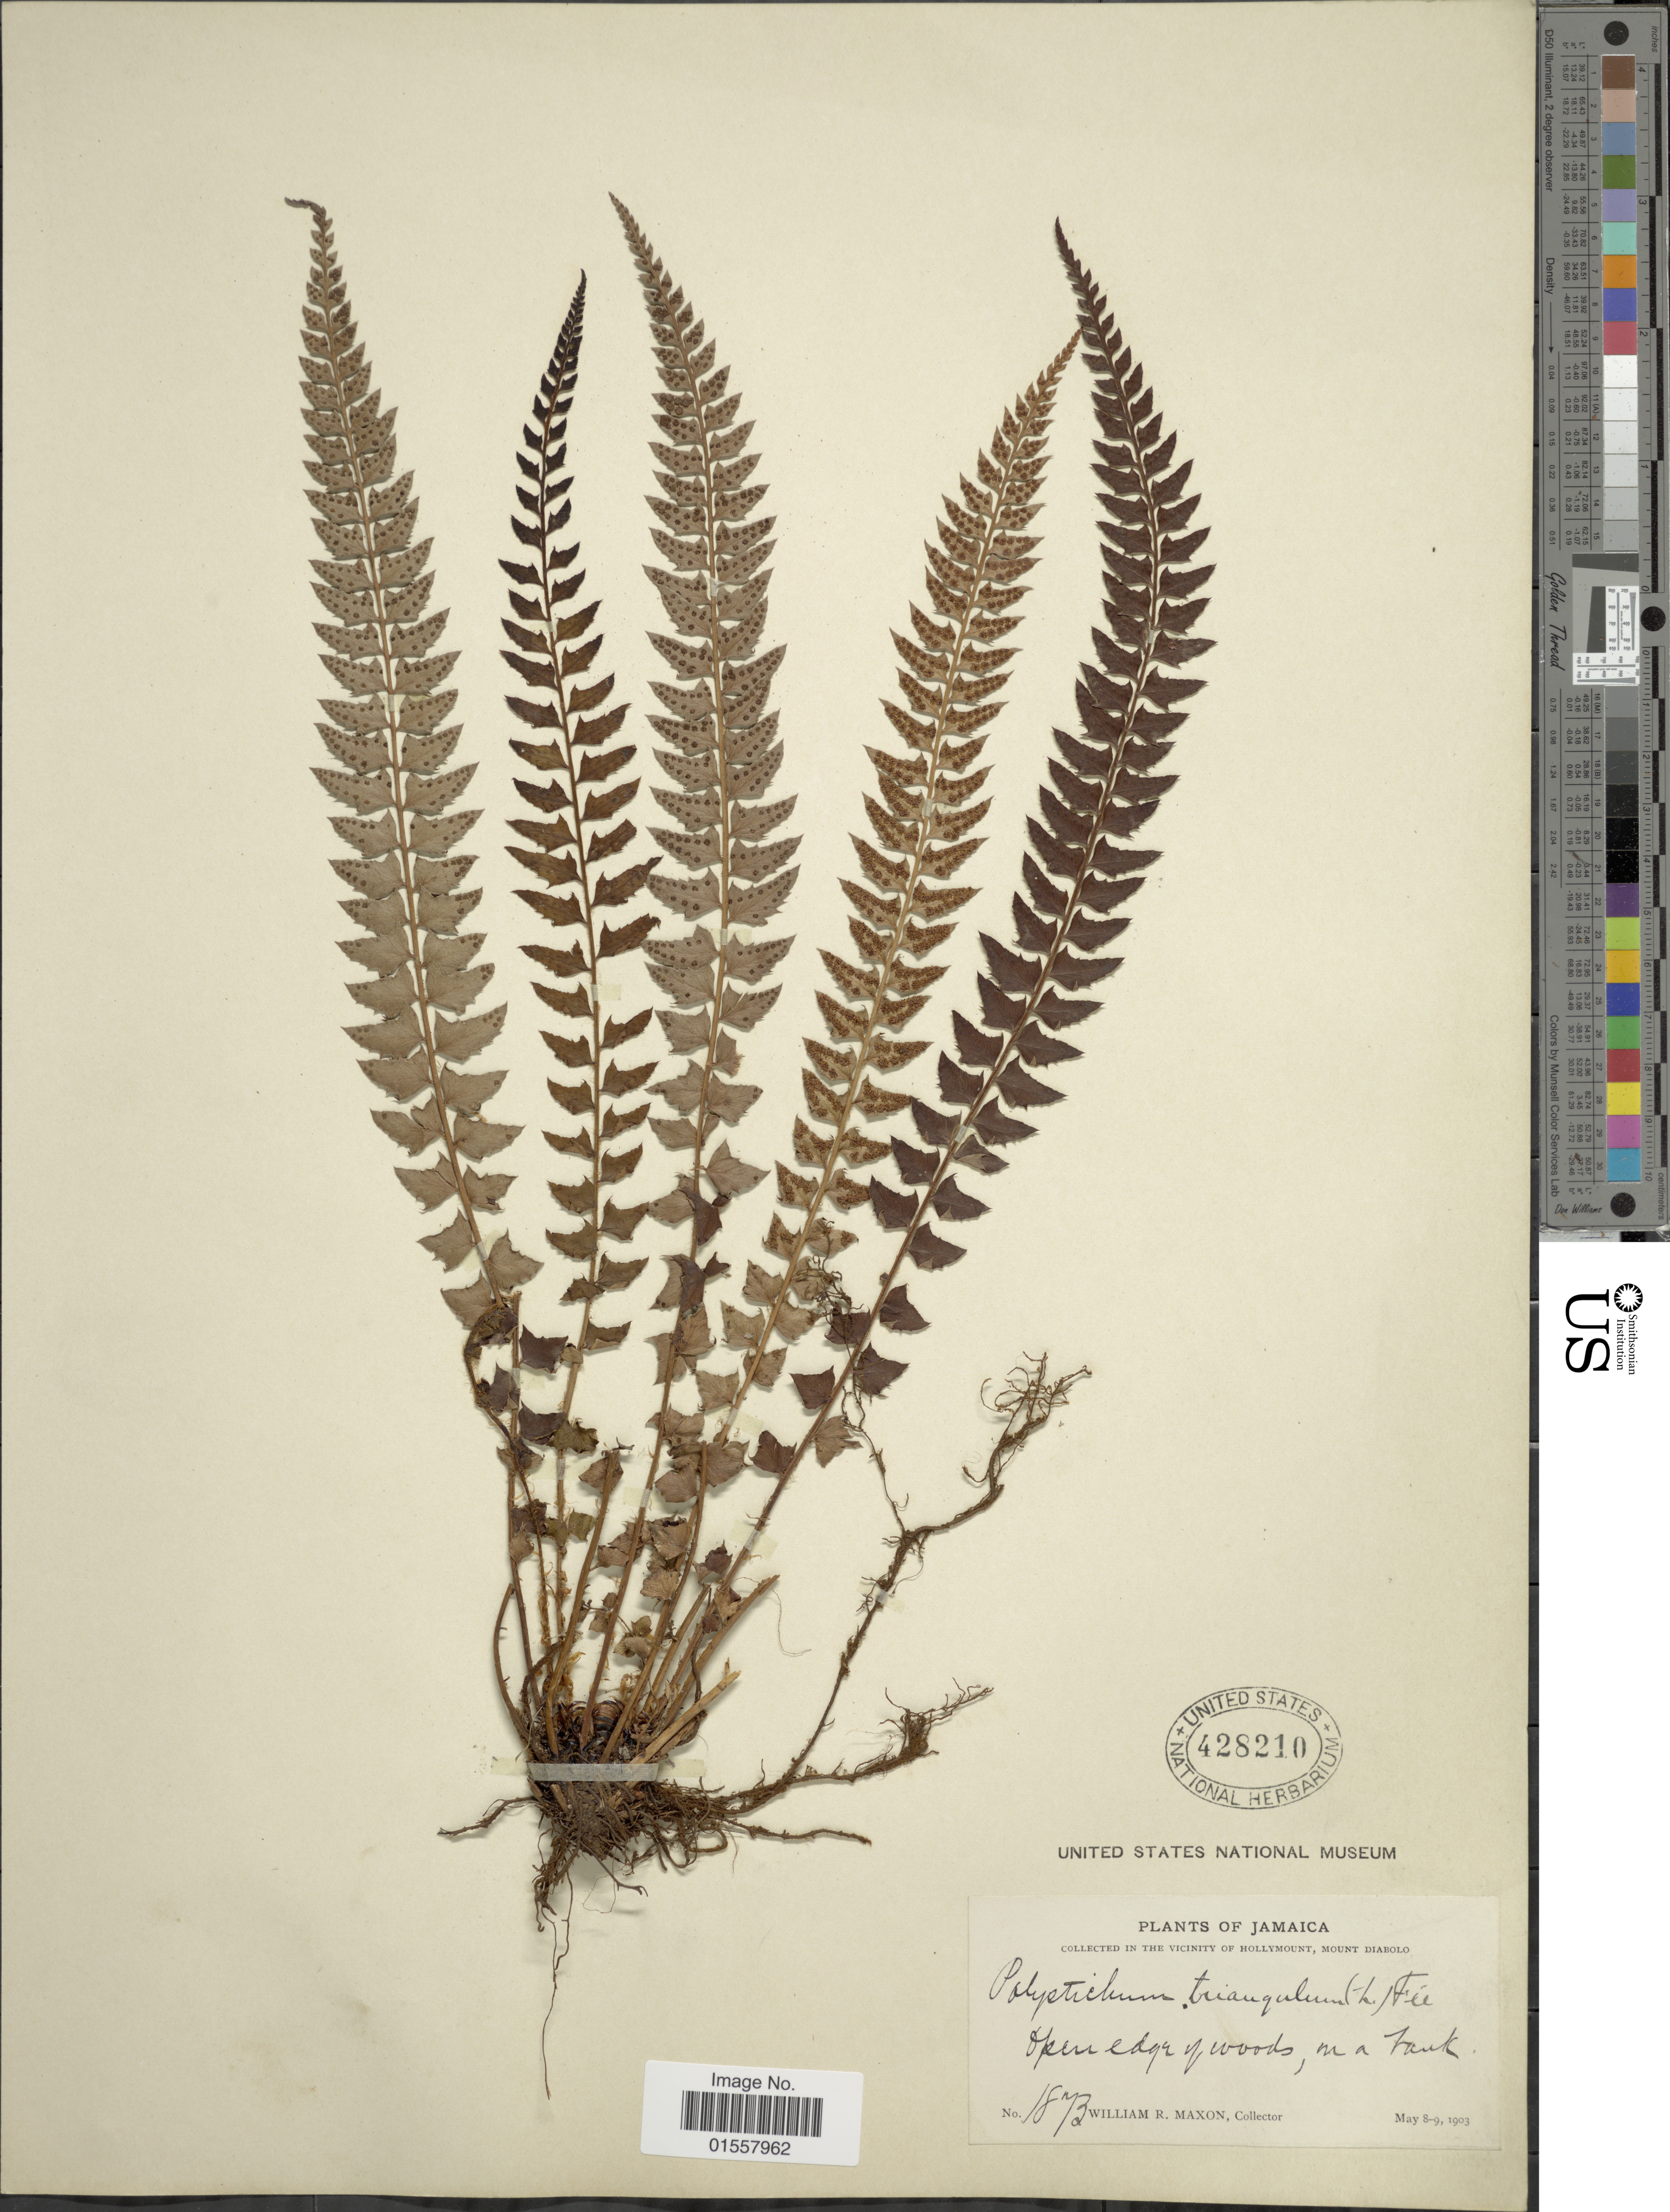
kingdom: Plantae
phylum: Tracheophyta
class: Polypodiopsida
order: Polypodiales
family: Dryopteridaceae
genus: Polystichum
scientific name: Polystichum echinatum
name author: (J.F. Gmel.) C. Chr.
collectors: W. R. Maxon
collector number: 1873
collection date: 1903-05-08/1903-05-09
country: Jamaica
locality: Vicinity of Hollymount, Mount Diablo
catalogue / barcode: US 428210